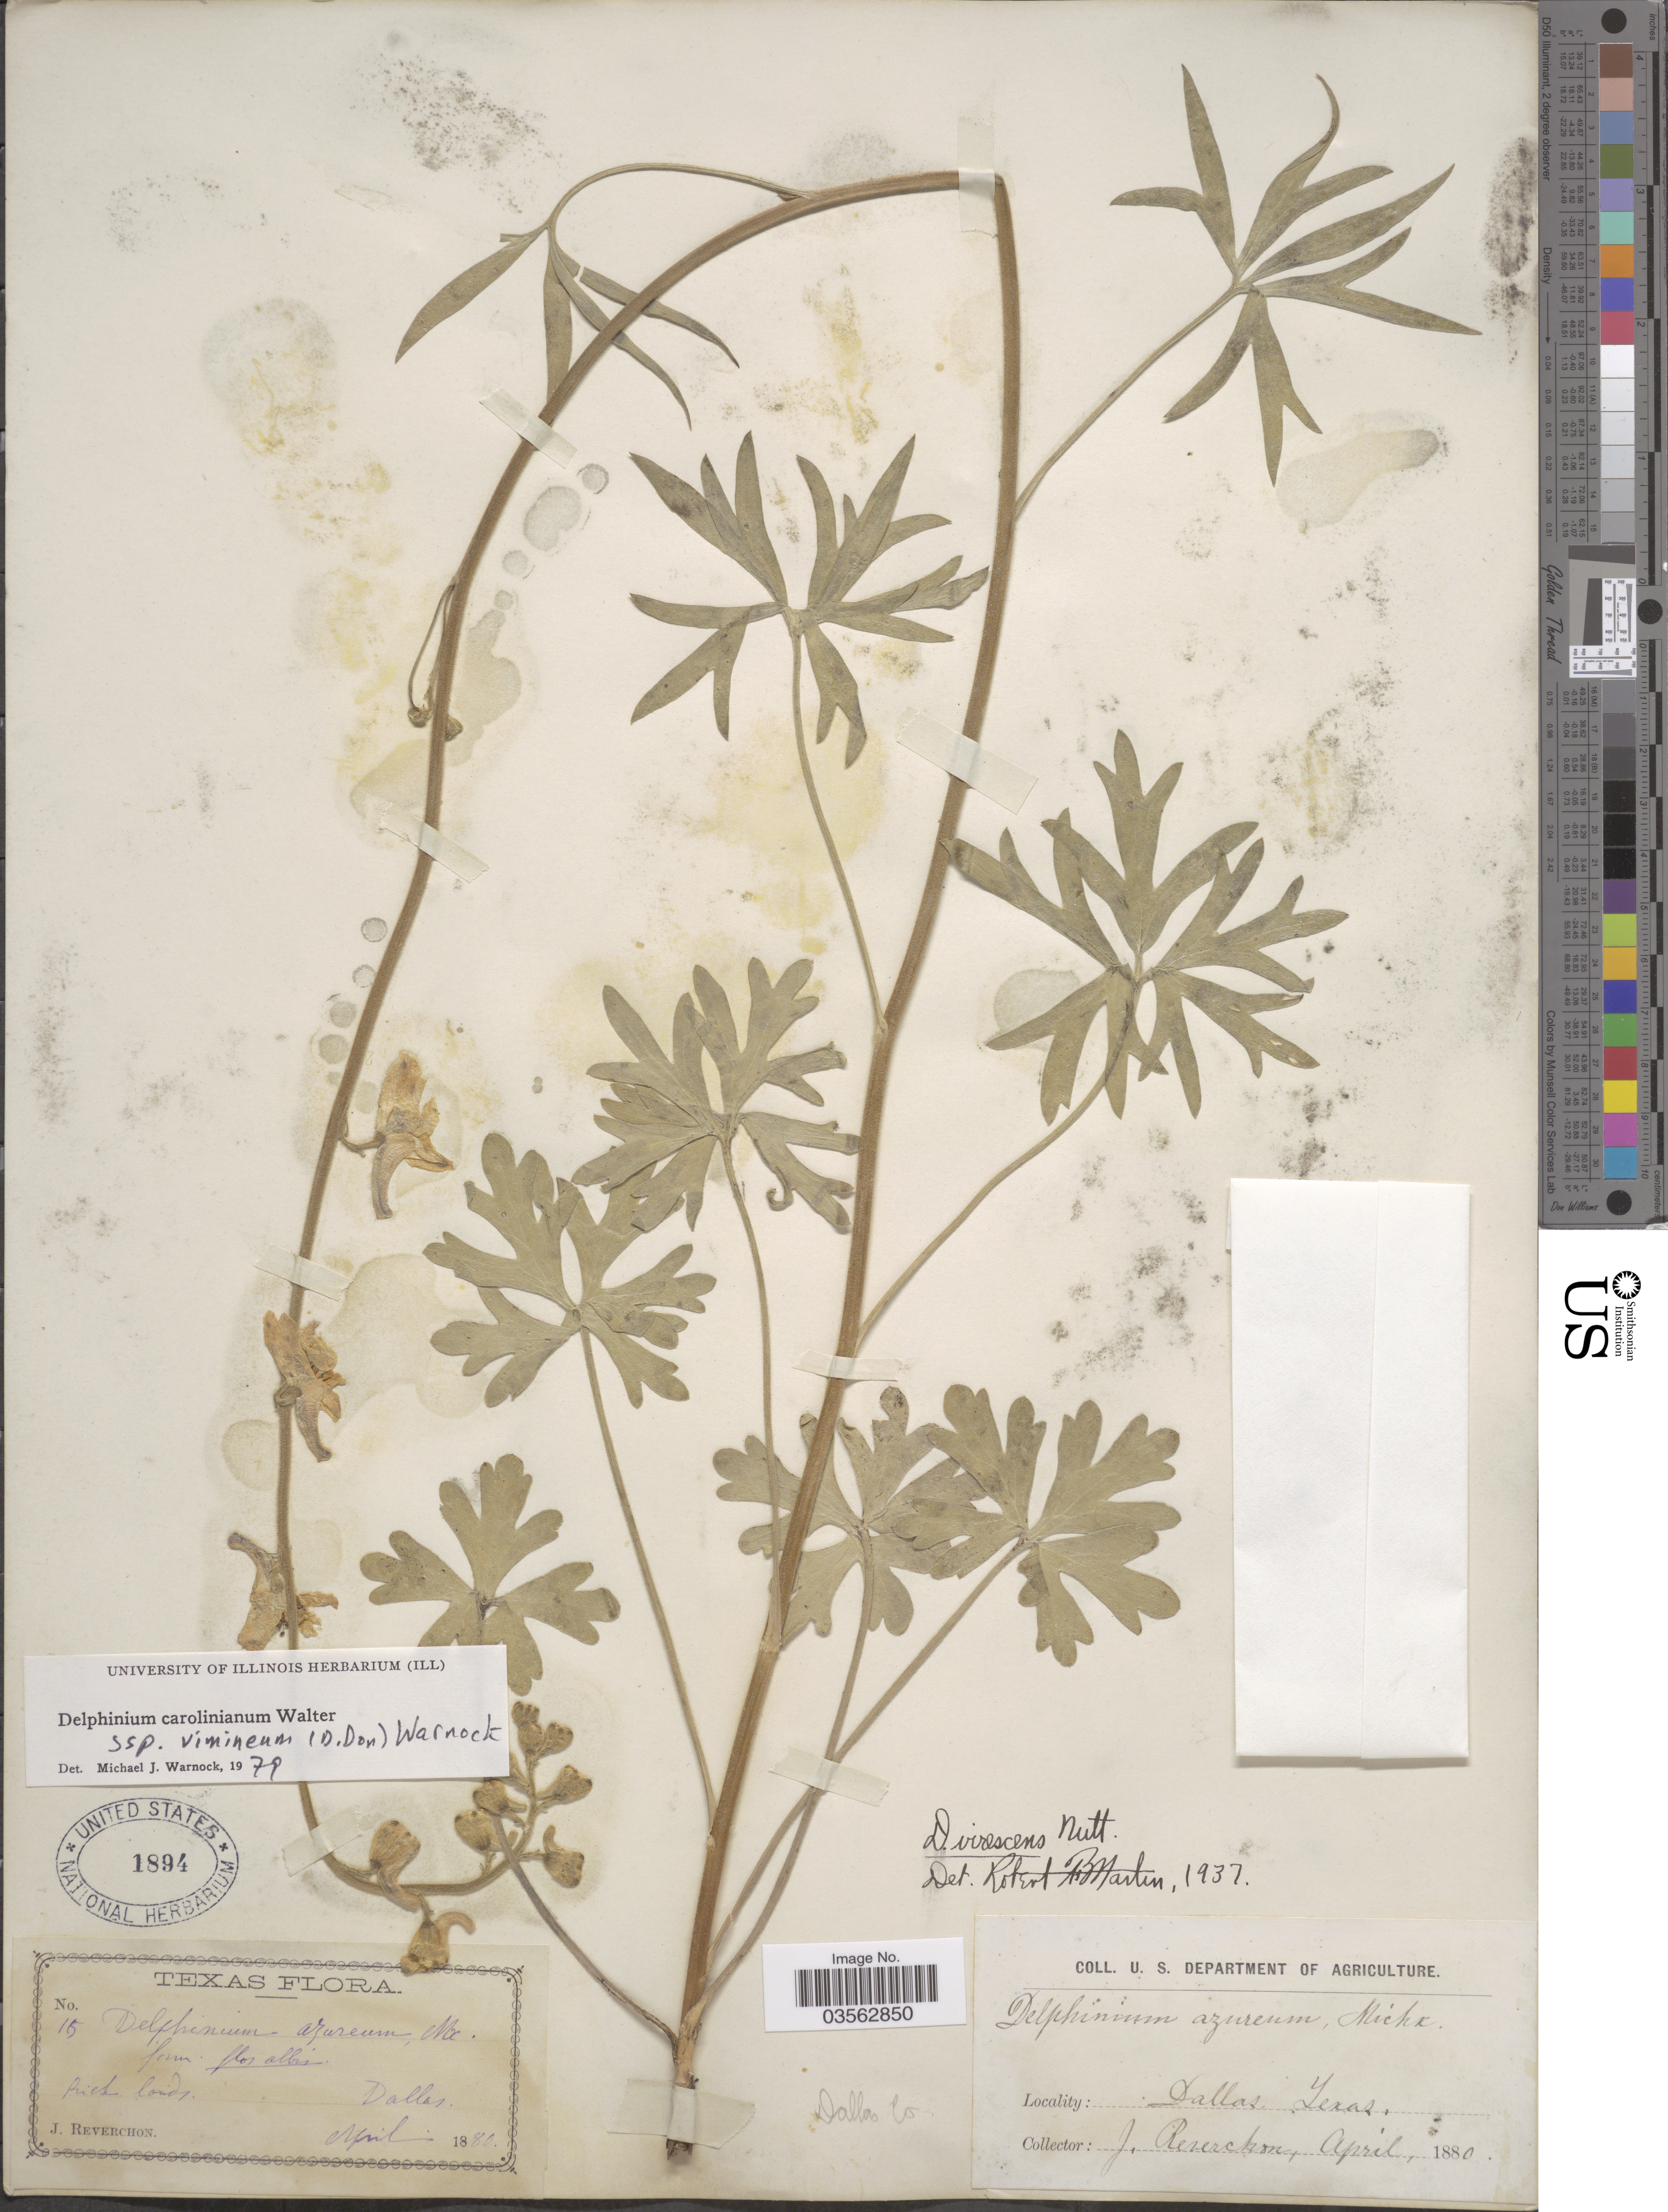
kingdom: Plantae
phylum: Tracheophyta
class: Magnoliopsida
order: Ranunculales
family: Ranunculaceae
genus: Delphinium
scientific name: Delphinium carolinianum subsp. vimineum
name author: Walter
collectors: J. Reverchon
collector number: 15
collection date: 1880-04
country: United States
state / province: Texas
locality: Dallas.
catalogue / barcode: US 1894